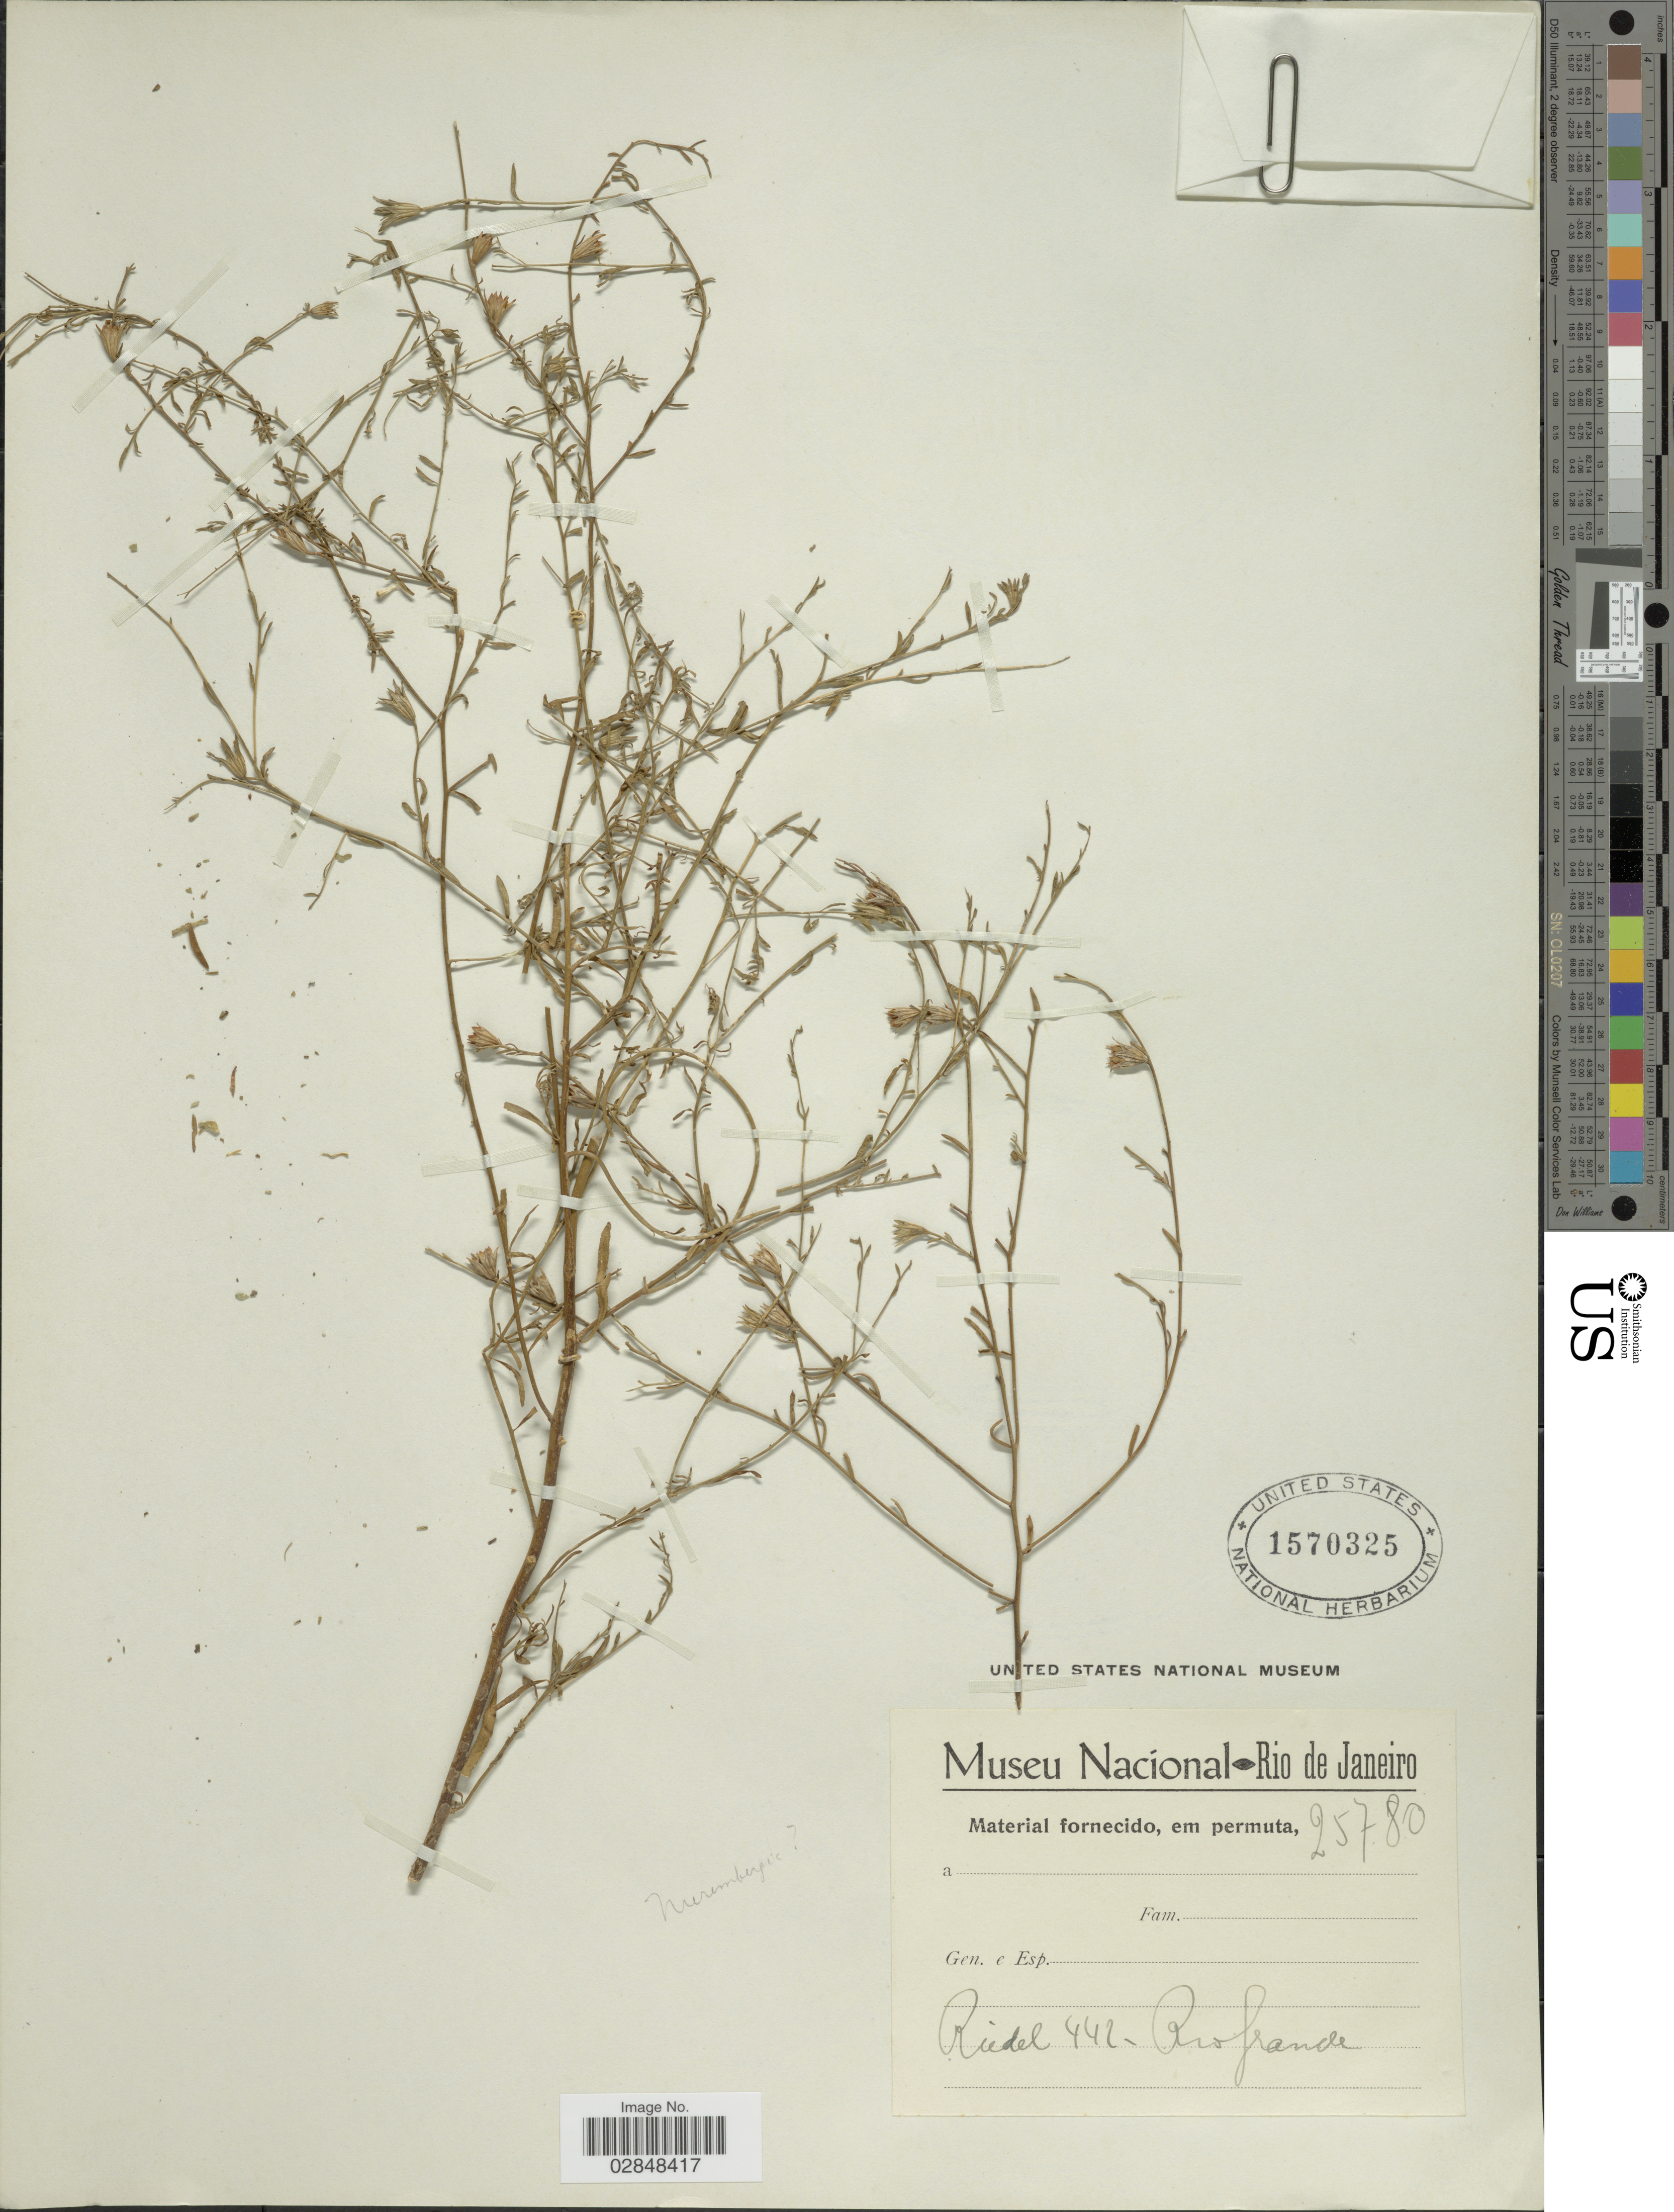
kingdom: Plantae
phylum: Tracheophyta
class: Magnoliopsida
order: Solanales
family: Solanaceae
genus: Nierembergia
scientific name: Nierembergia sp.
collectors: Riedel, --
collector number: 442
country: Puerto Rico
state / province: Río Grande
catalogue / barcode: US 1570325